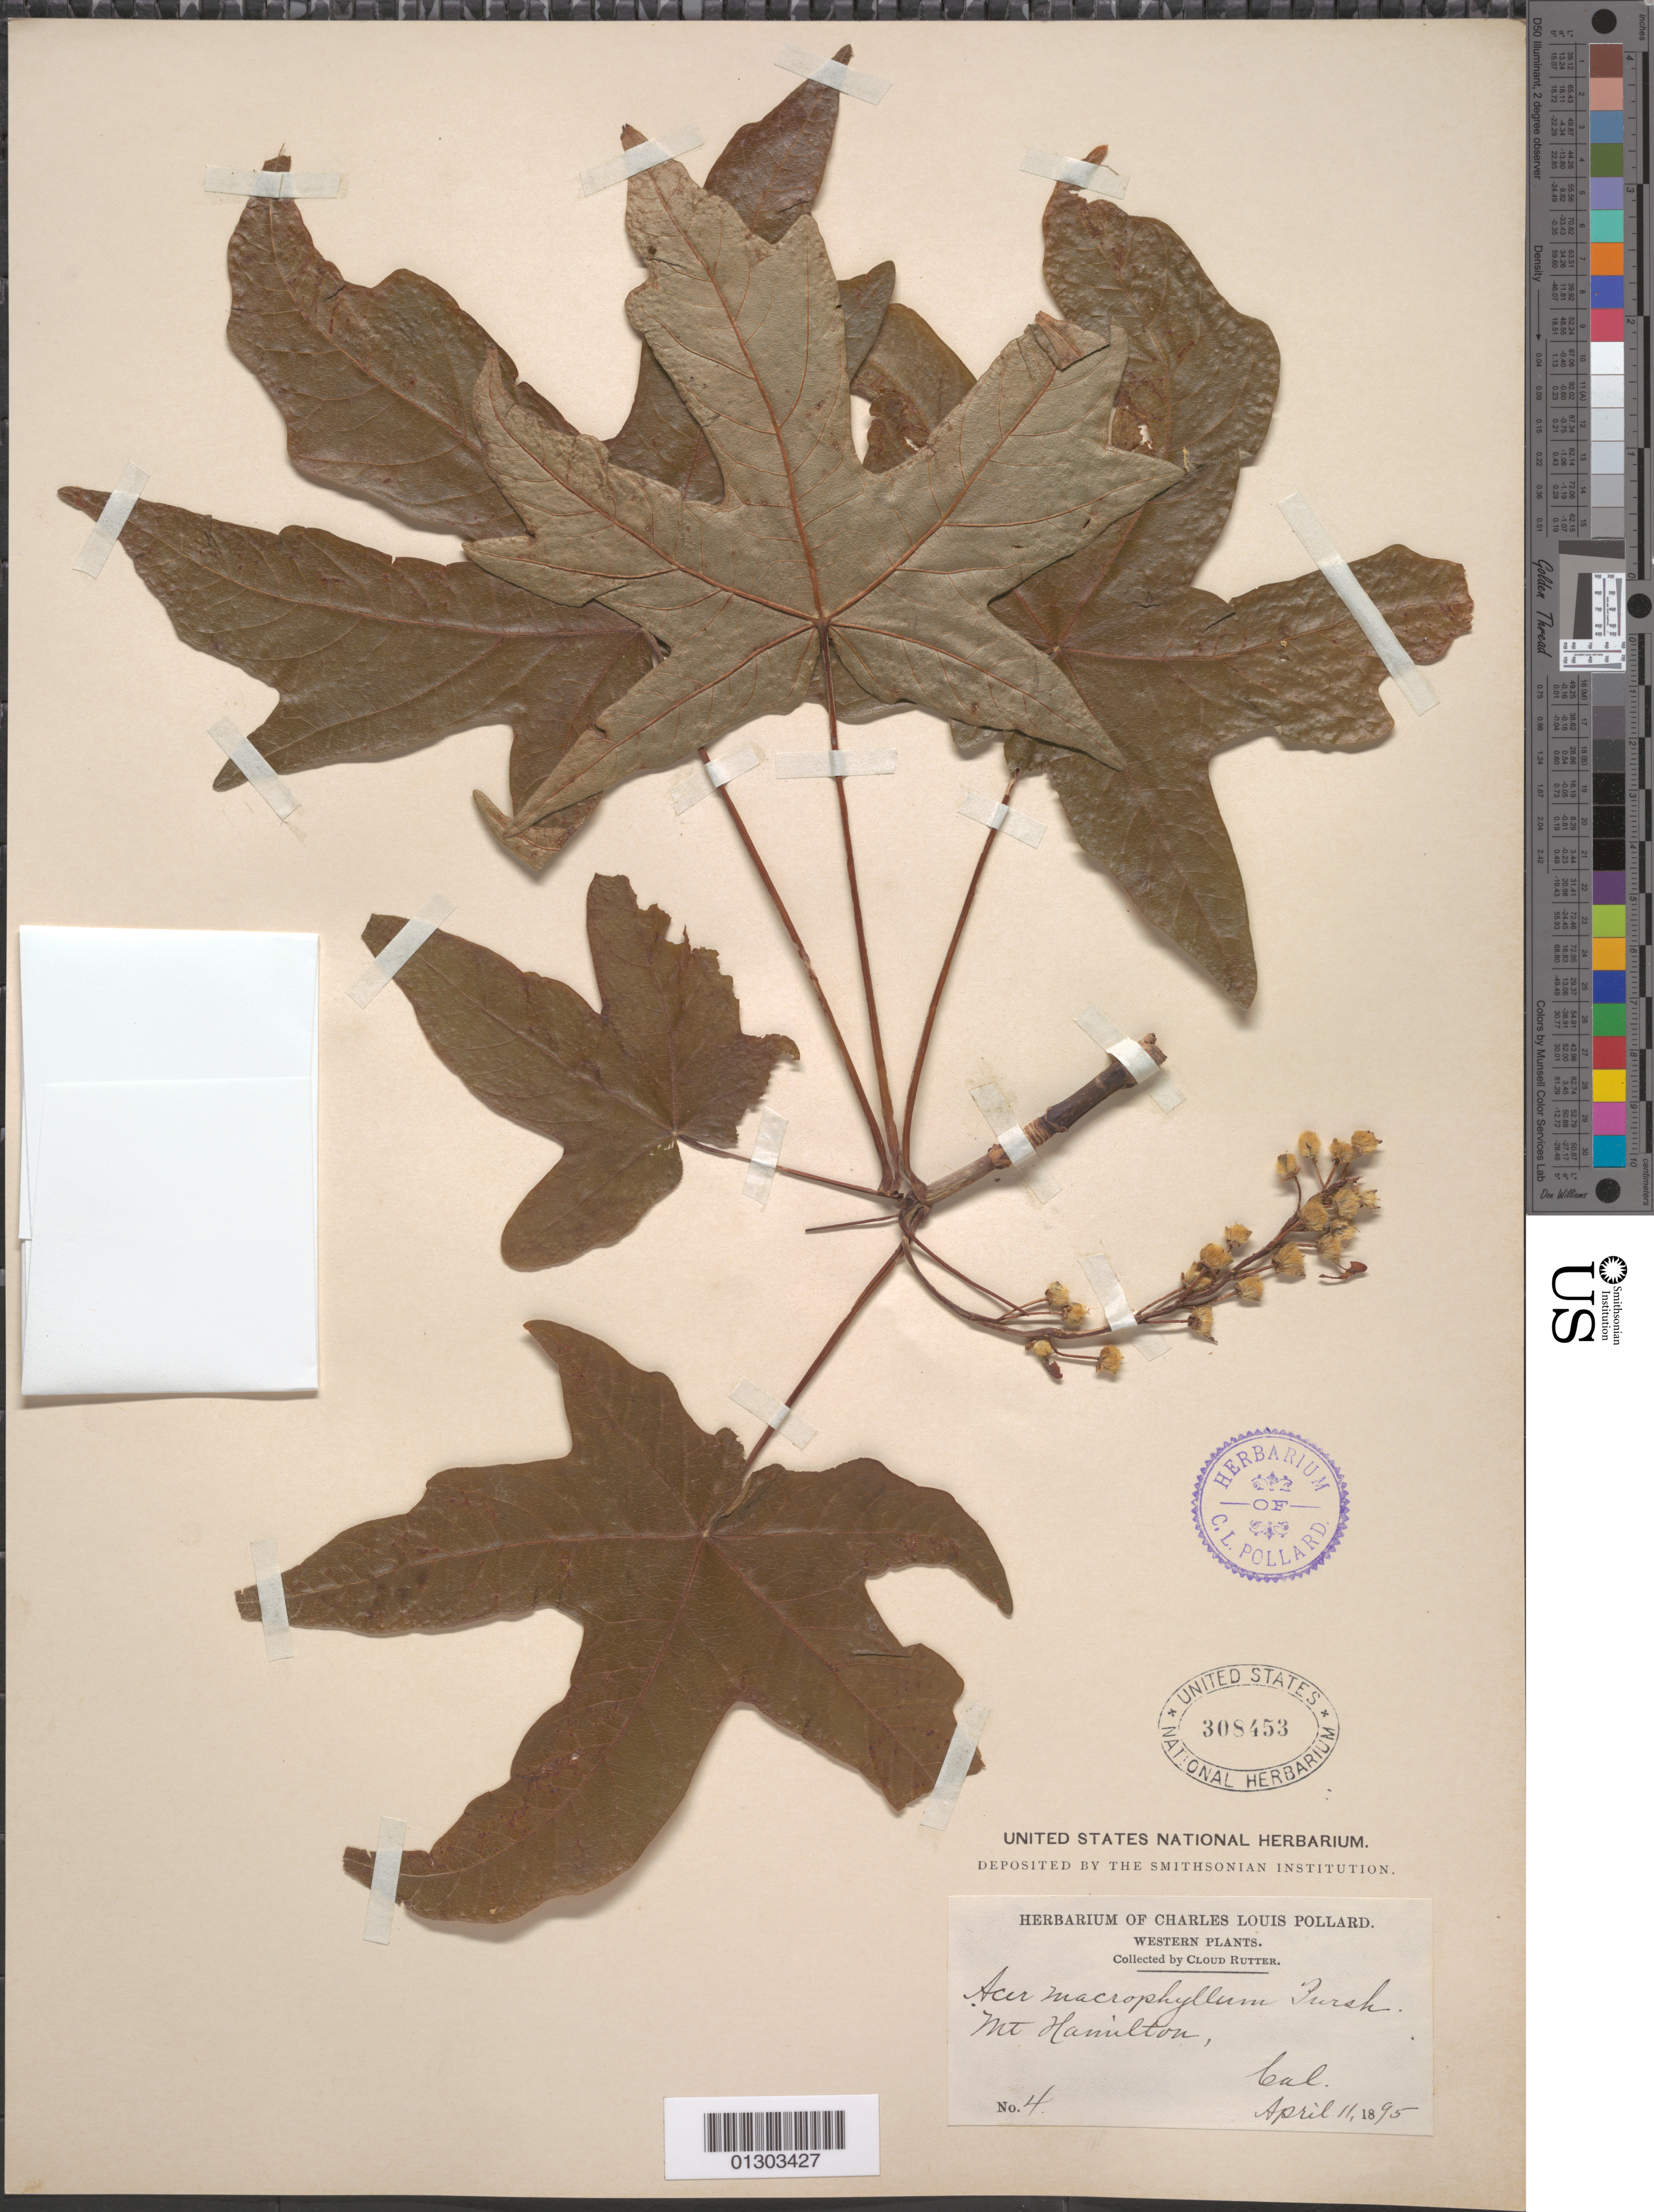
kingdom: Plantae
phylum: Tracheophyta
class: Magnoliopsida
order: Sapindales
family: Sapindaceae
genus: Acer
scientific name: Acer macrophyllum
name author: Pursh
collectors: C. L. Pollard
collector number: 4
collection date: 1895-04-11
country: United States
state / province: California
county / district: Santa Clara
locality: Mt. Hamilton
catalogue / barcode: US 308453